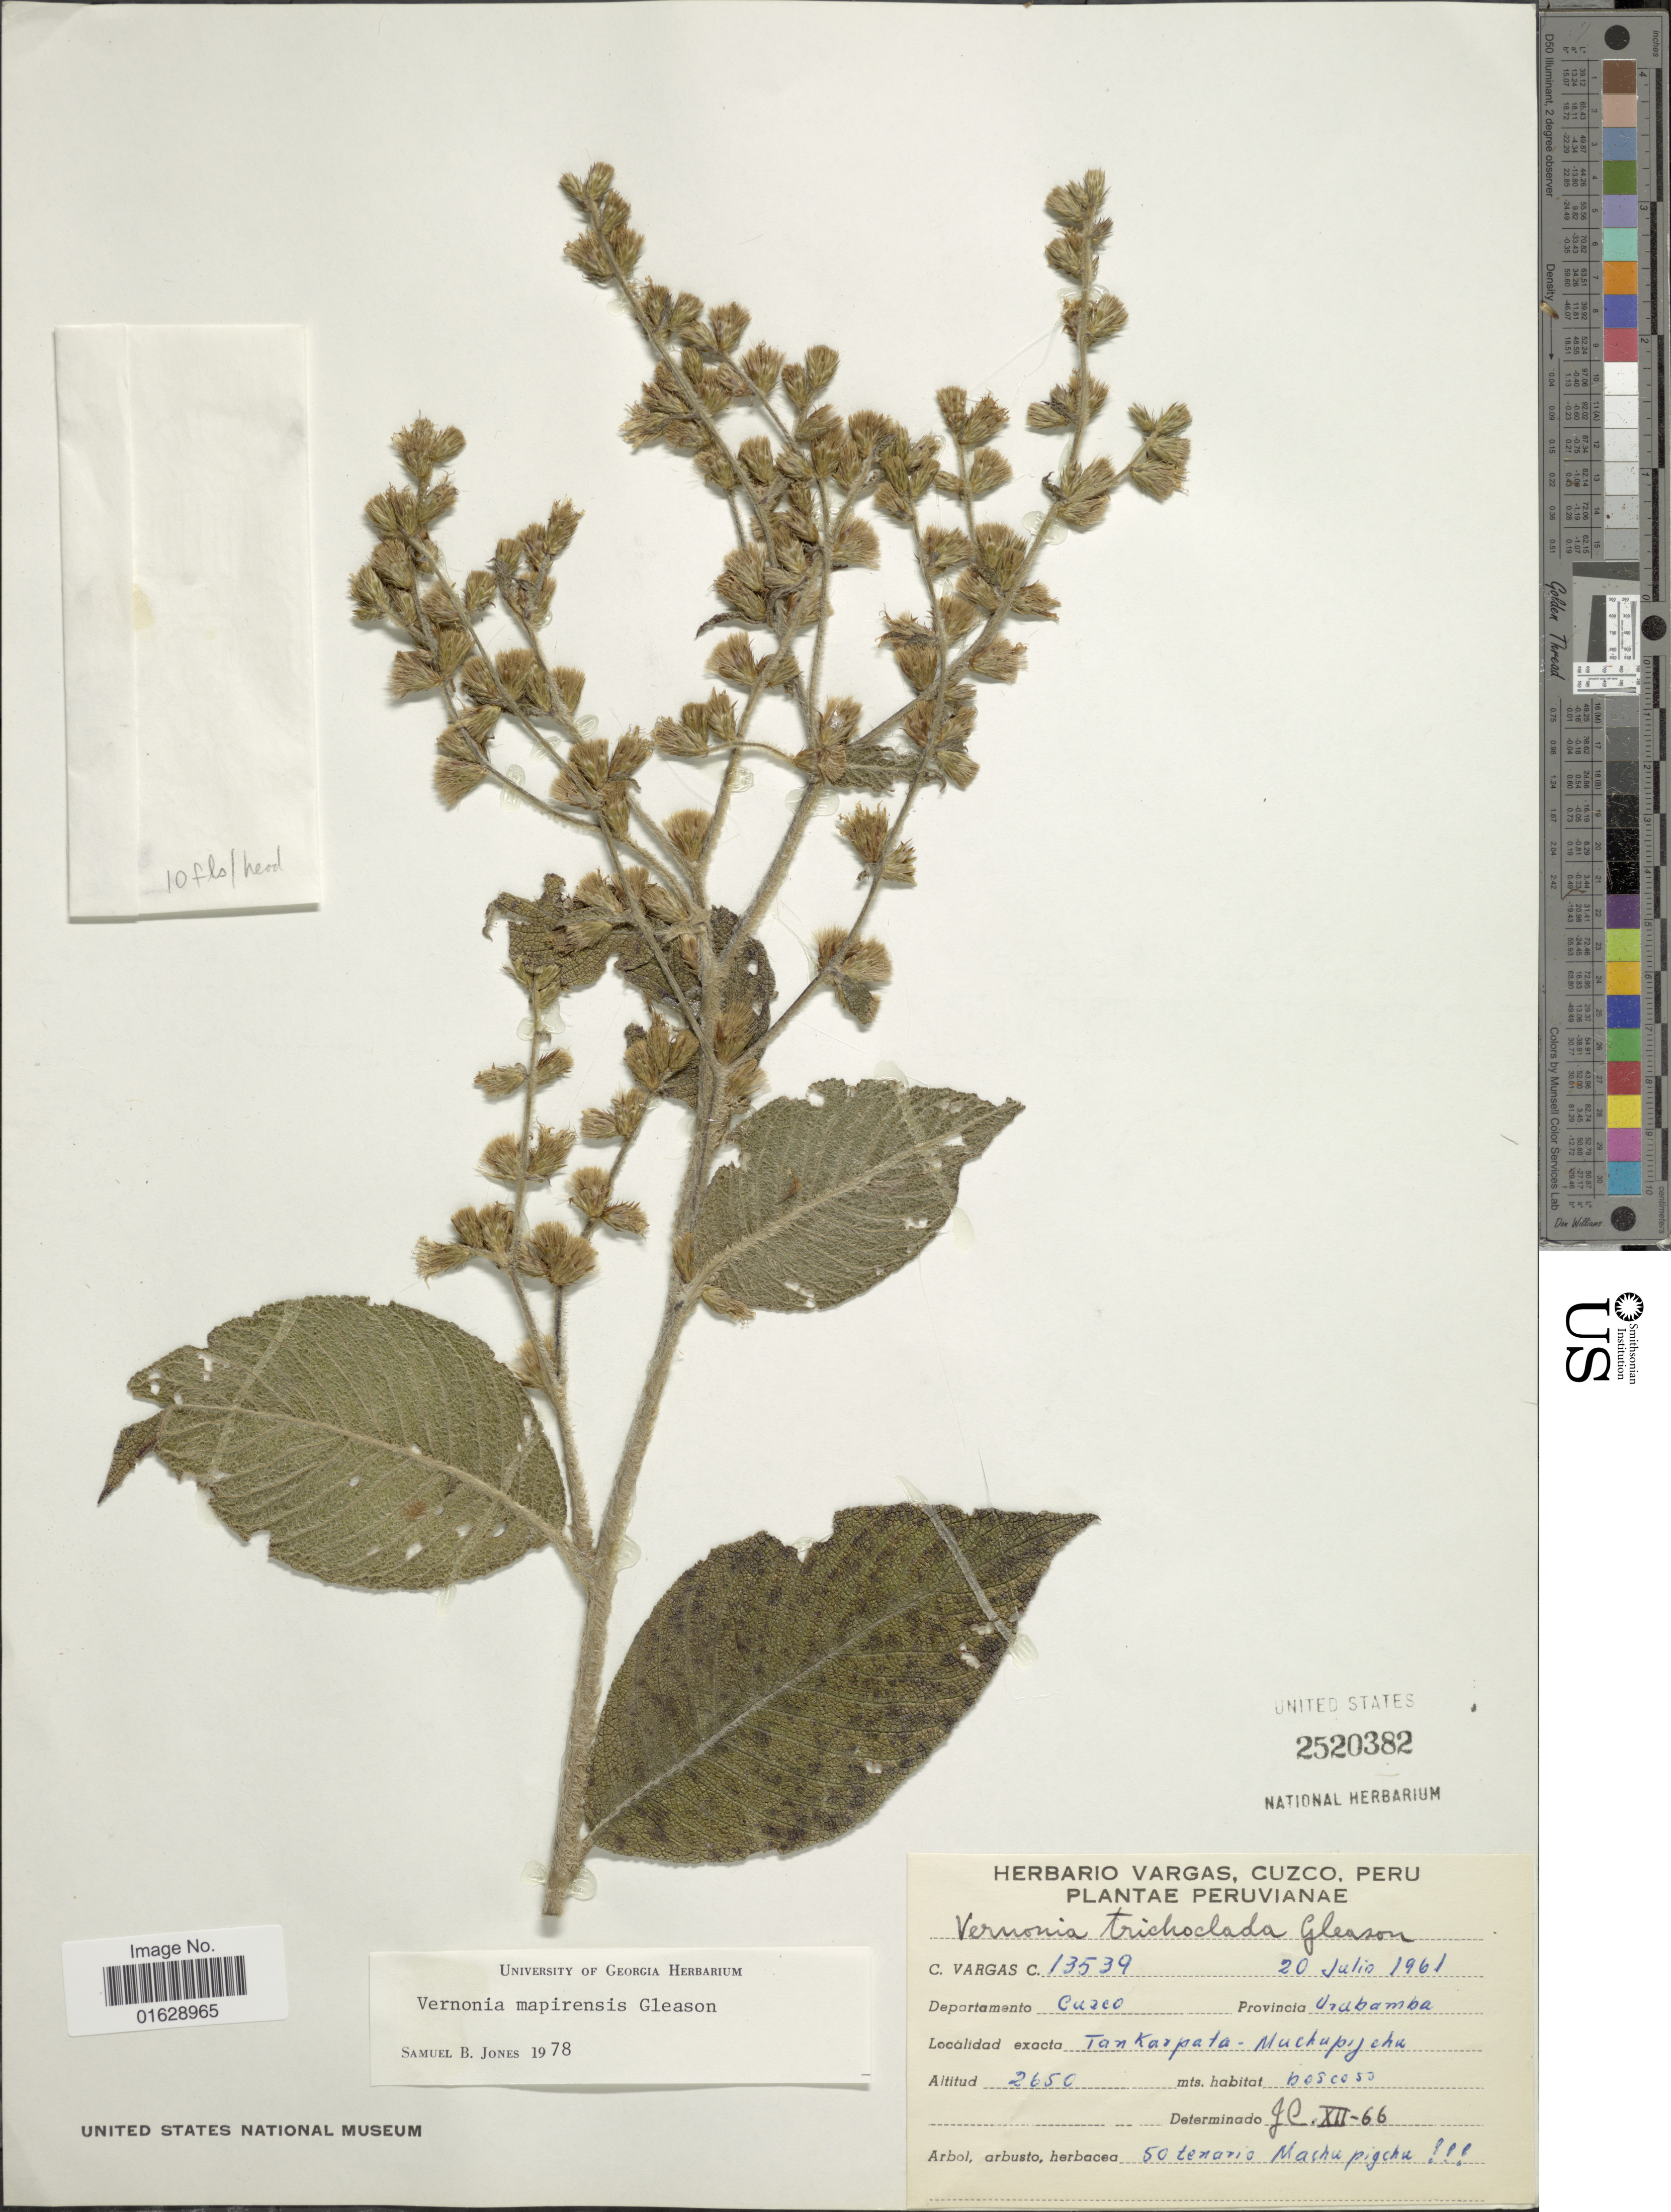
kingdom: Plantae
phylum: Tracheophyta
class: Magnoliopsida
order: Asterales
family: Asteraceae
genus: Lepidaploa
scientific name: Lepidaploa mapirensis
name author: (Gleason) H. Rob.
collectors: C. Vargas Calderón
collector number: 13539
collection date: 1961-07-20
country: Peru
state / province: Cusco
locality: Departamento Cuzco. Provincia Urubamba. Tankarpata-Muckupychu.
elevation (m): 2650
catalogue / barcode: US 2520382